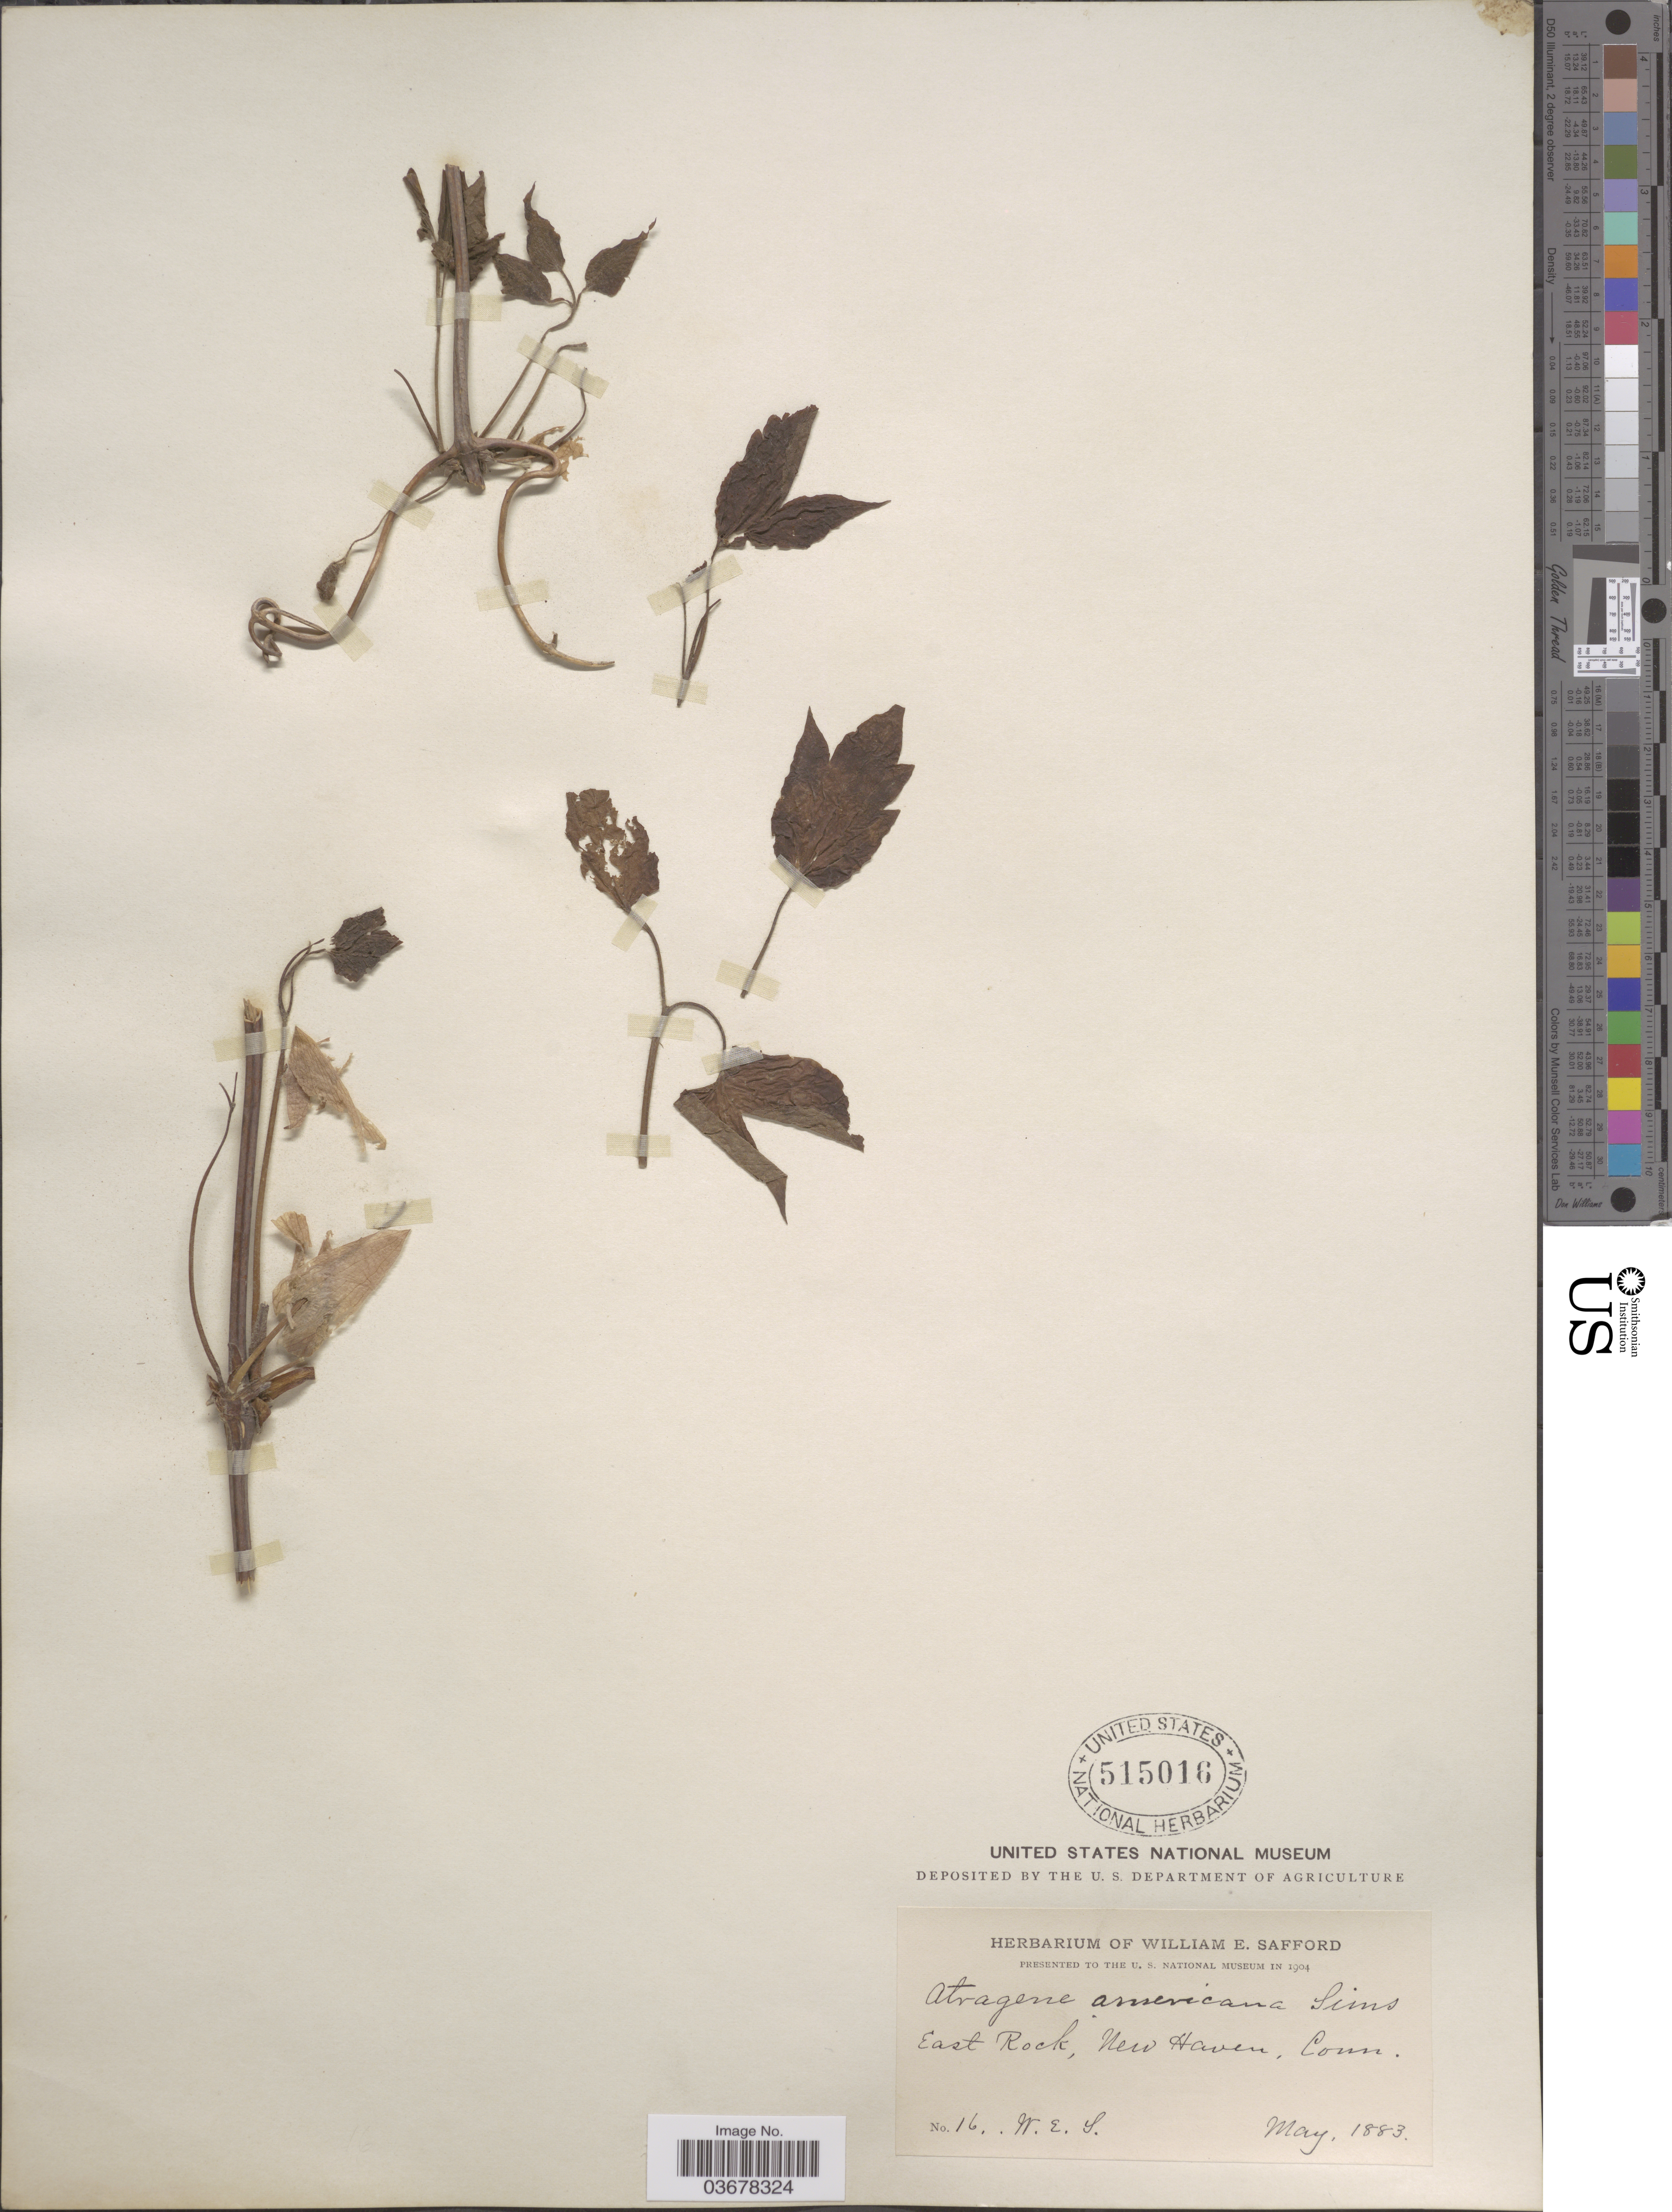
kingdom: Plantae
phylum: Tracheophyta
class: Magnoliopsida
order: Ranunculales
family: Ranunculaceae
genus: Clematis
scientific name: Clematis occidentalis var. occidentalis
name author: (Hornem.) DC.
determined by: Strong, M. T., (US), Smithsonian Institution - National Museum of Natural History (UNITED STATES)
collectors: W. E. Safford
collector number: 16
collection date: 1883-05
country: United States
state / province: Connecticut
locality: East Rock, New Haven.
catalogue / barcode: US 515016